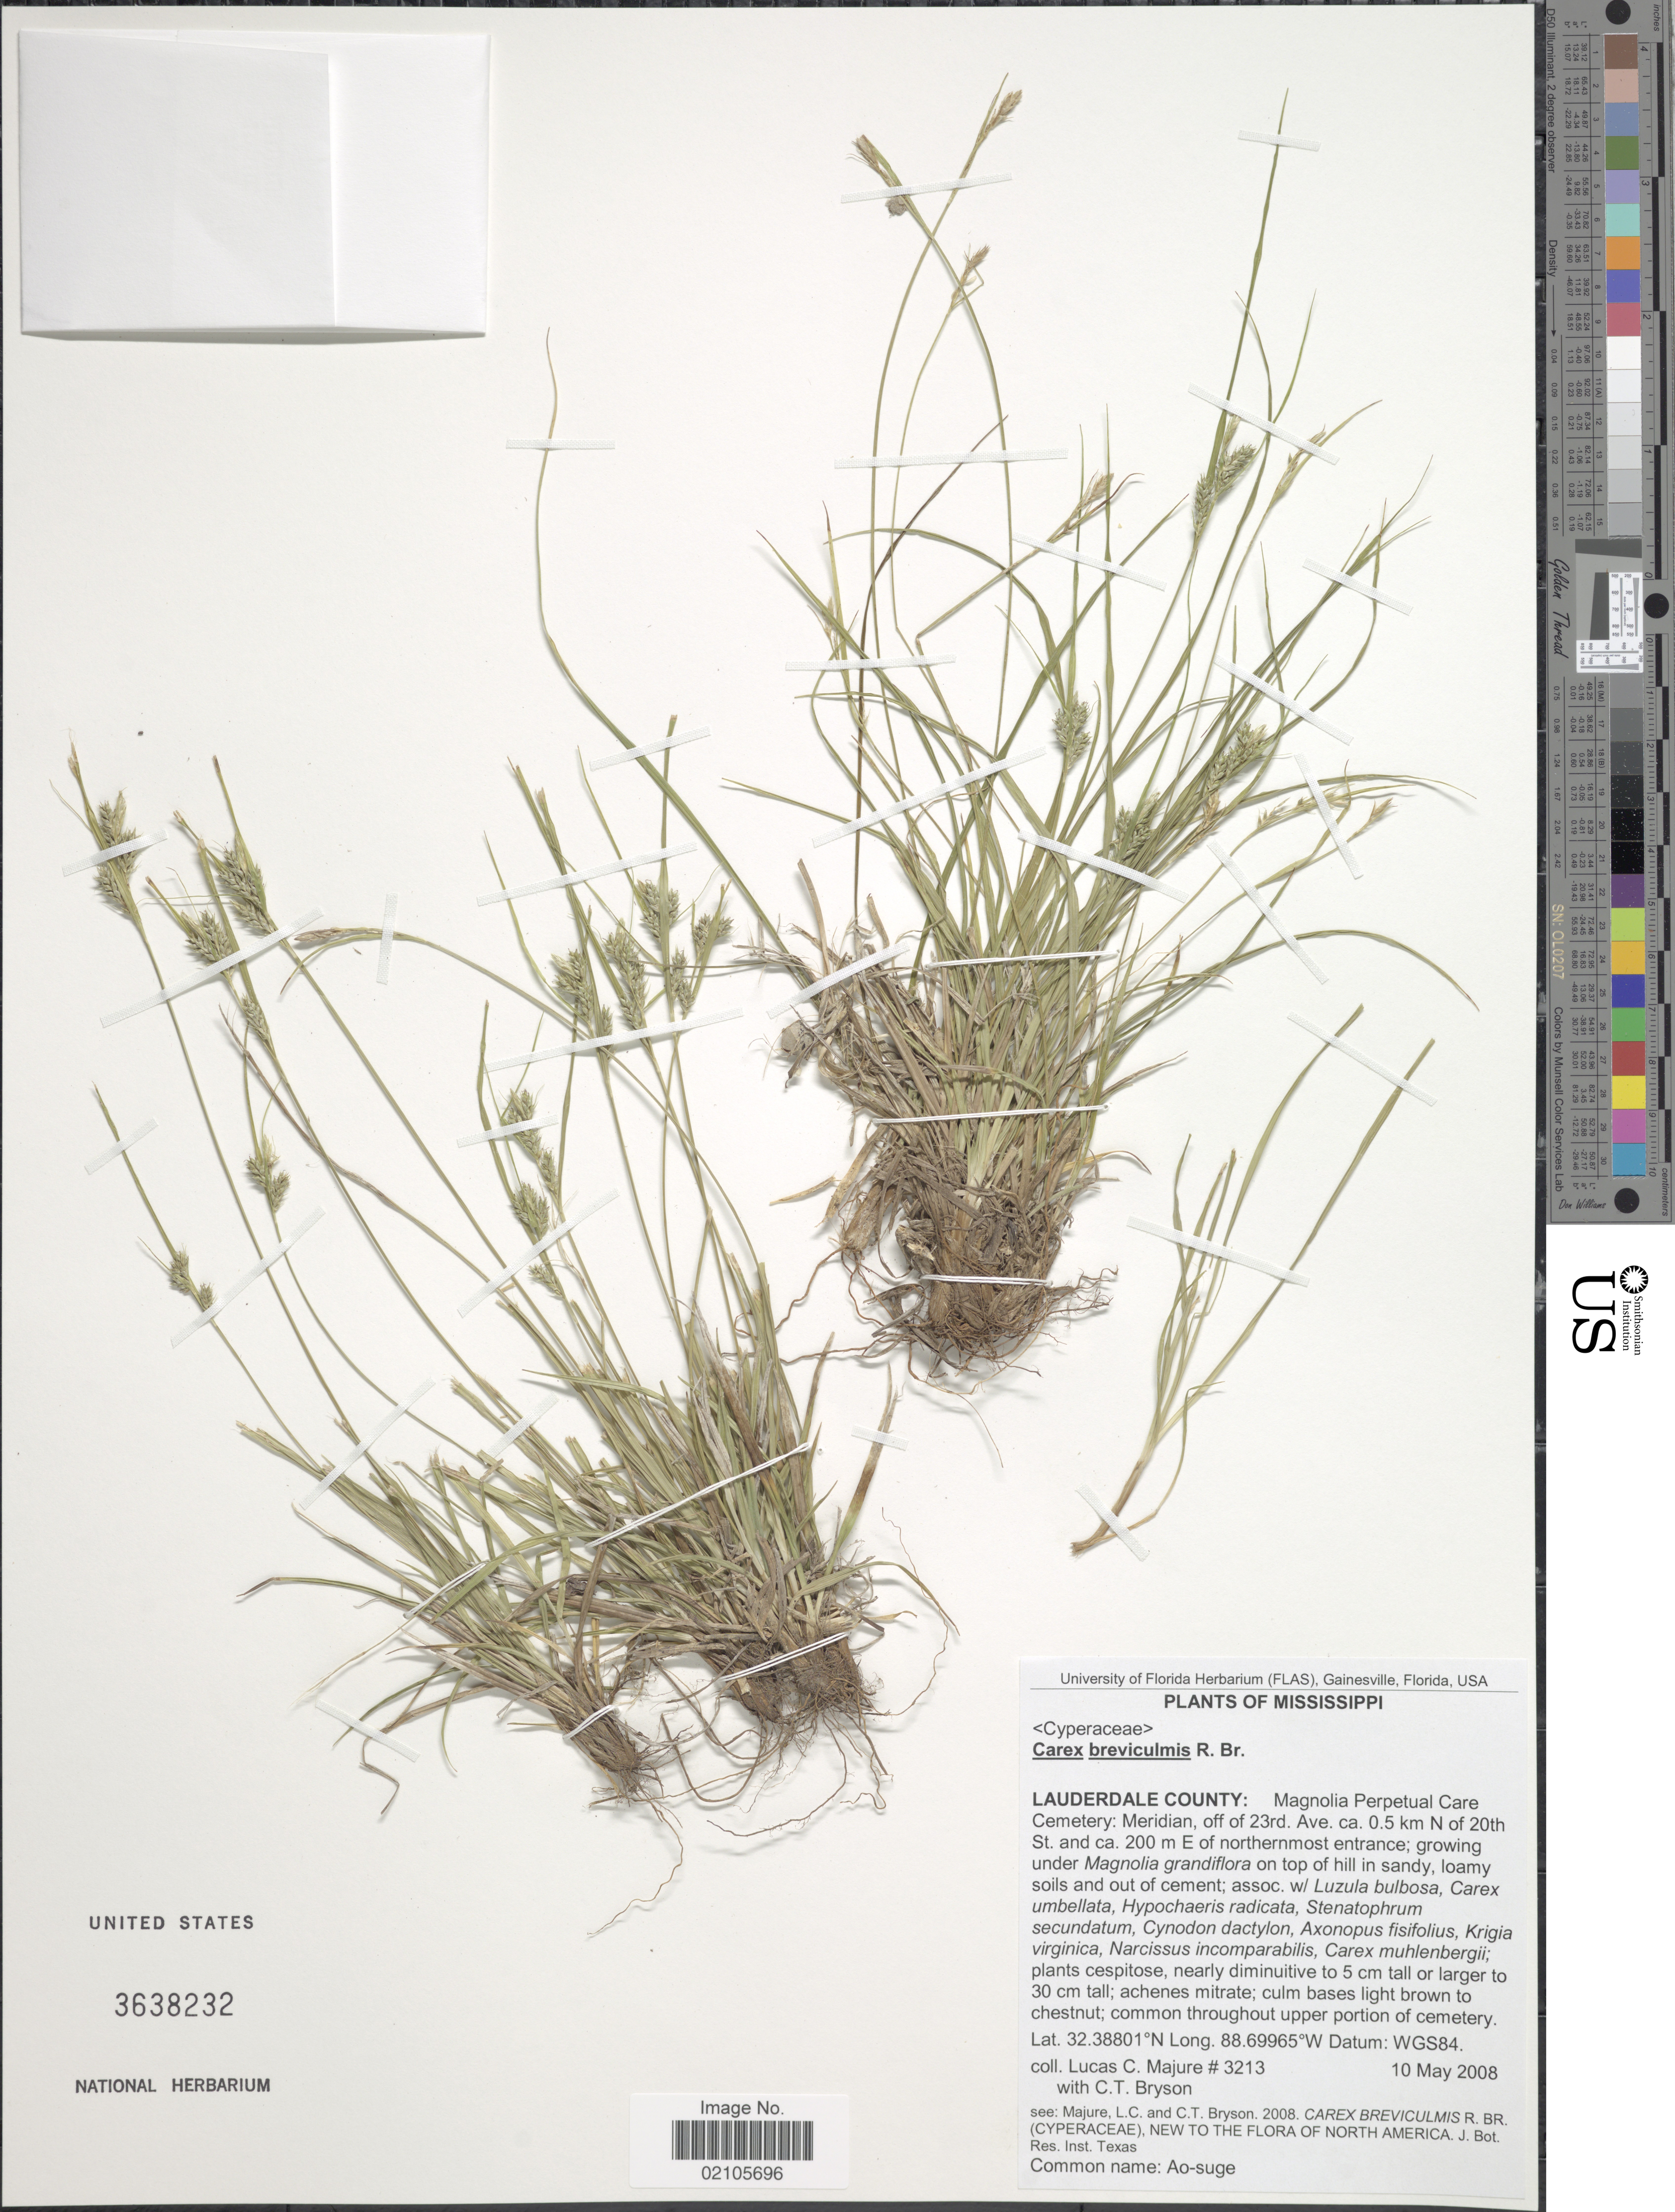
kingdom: Plantae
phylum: Tracheophyta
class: Liliopsida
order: Poales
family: Cyperaceae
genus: Carex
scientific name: Carex breviculmis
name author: R. Br.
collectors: L. C. Majure & C. Bryson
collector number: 3213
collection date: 2008-05-10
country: United States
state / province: Mississippi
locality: Lauderdale County: Magnolia Perpetual Care Cemetry: Meridian, off of 23rd, 0.5 km N of 20th St. and 200 m E of northernmost entrance, WGS84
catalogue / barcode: US 3638232